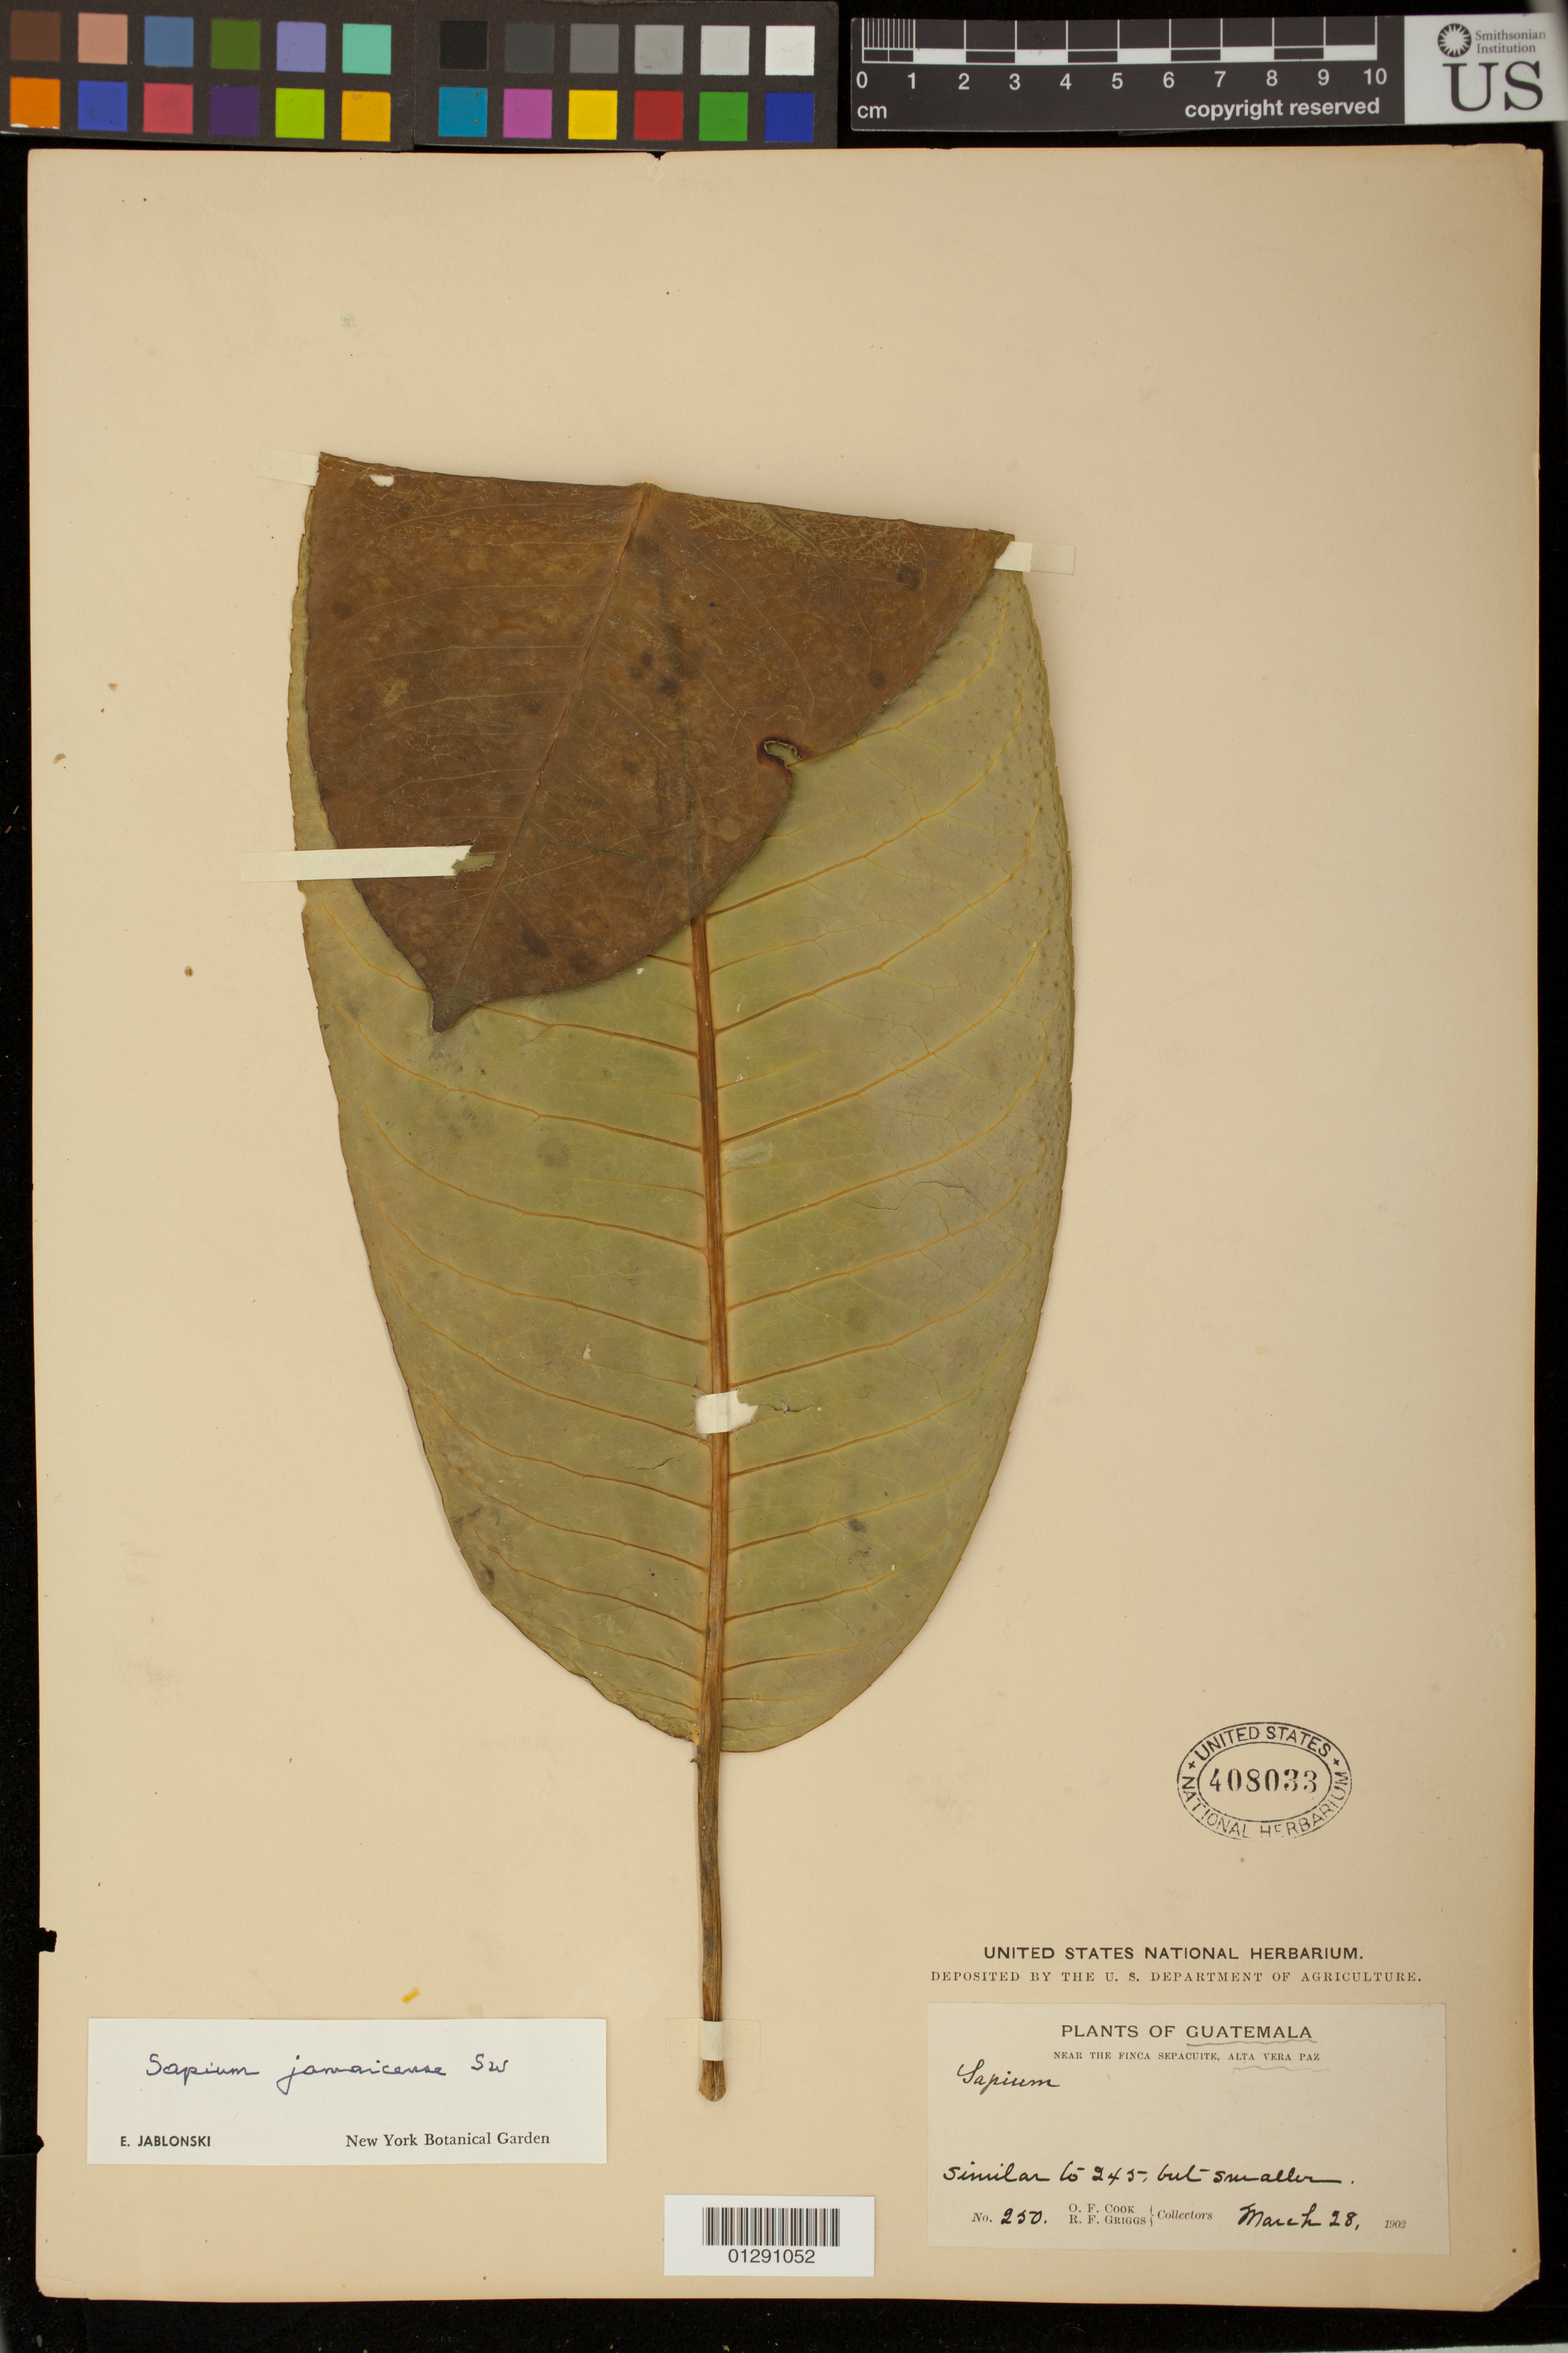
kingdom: Plantae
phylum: Tracheophyta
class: Magnoliopsida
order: Malpighiales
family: Euphorbiaceae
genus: Sapium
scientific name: Sapium jamaicense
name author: Sw.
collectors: O. F. Cook & R. F. Griggs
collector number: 250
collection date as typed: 28 Mar 1902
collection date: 1902-03-28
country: Guatemala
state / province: Alta Verapaz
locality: Near the Finca Sepacuite.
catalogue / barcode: US 408033